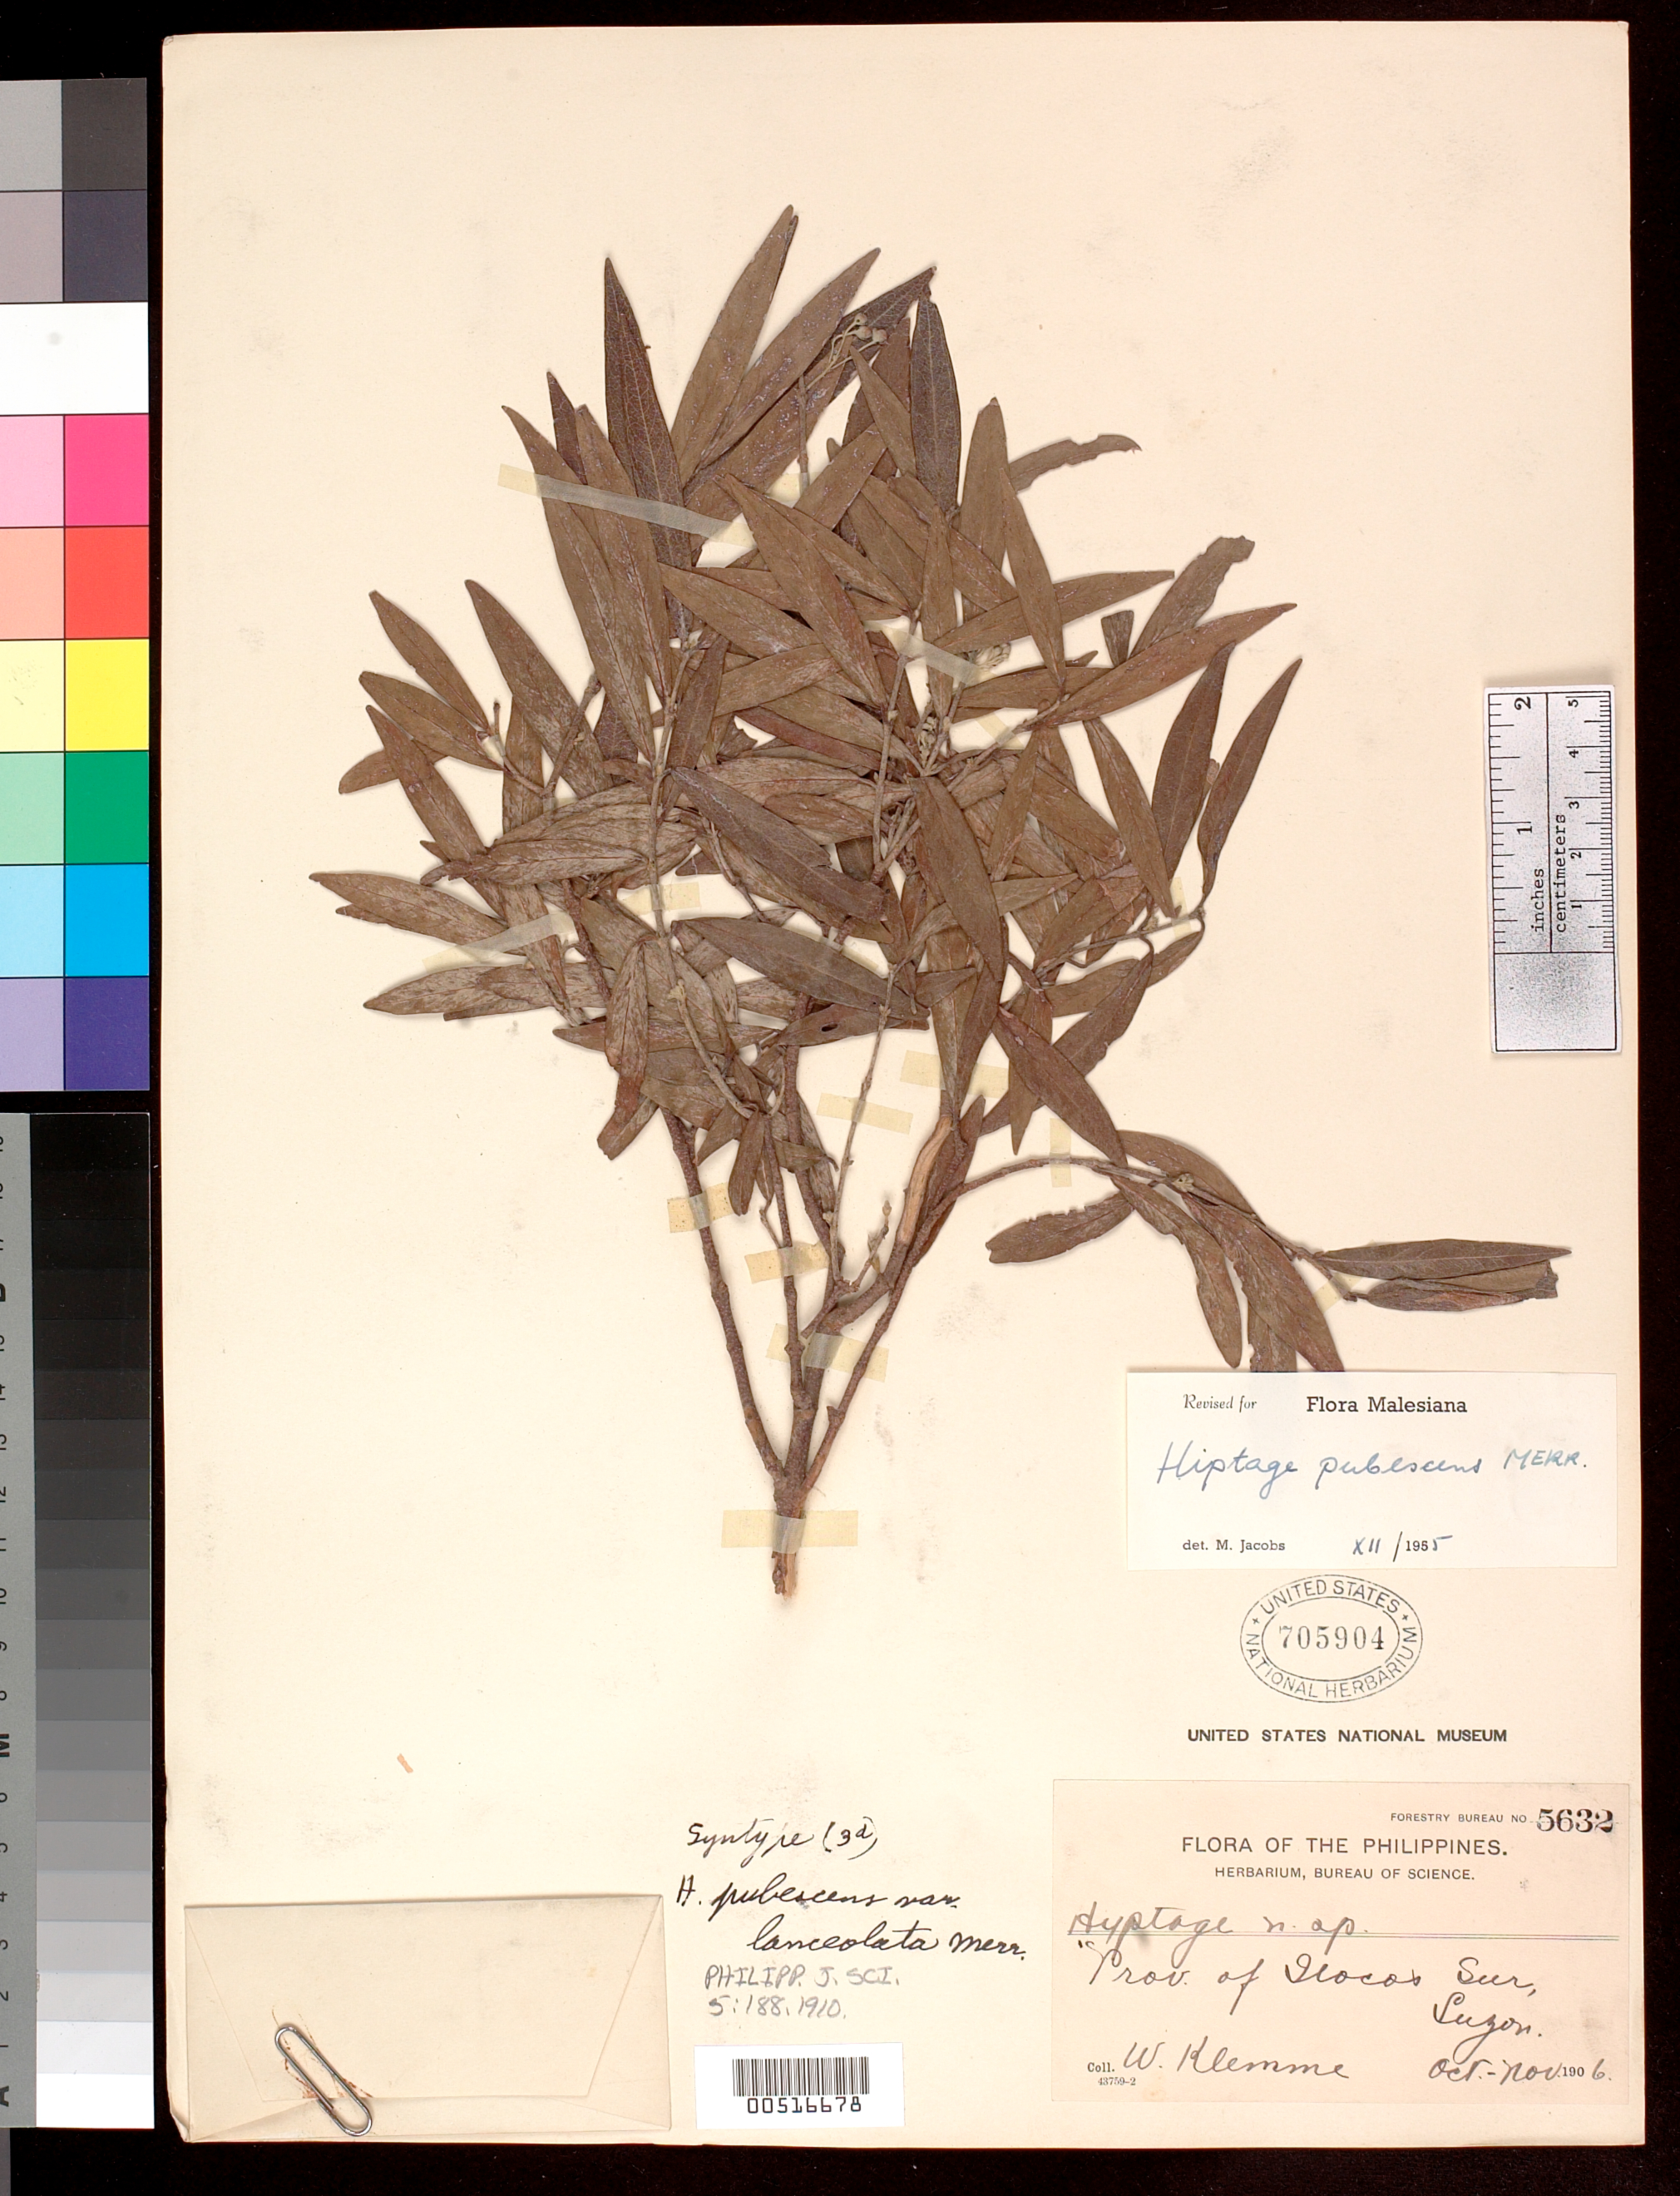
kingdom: Plantae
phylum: Tracheophyta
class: Magnoliopsida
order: Malpighiales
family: Malpighiaceae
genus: Hiptage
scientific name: Hiptage pubescens var. lanceolata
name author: Merr.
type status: Isosyntype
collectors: W. Klemme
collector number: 5632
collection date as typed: Oct 1906 to -- Nov 1906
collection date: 1906-10/1906-11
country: Philippines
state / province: Ilocos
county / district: Ilocos Sur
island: Luzon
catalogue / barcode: US 705904